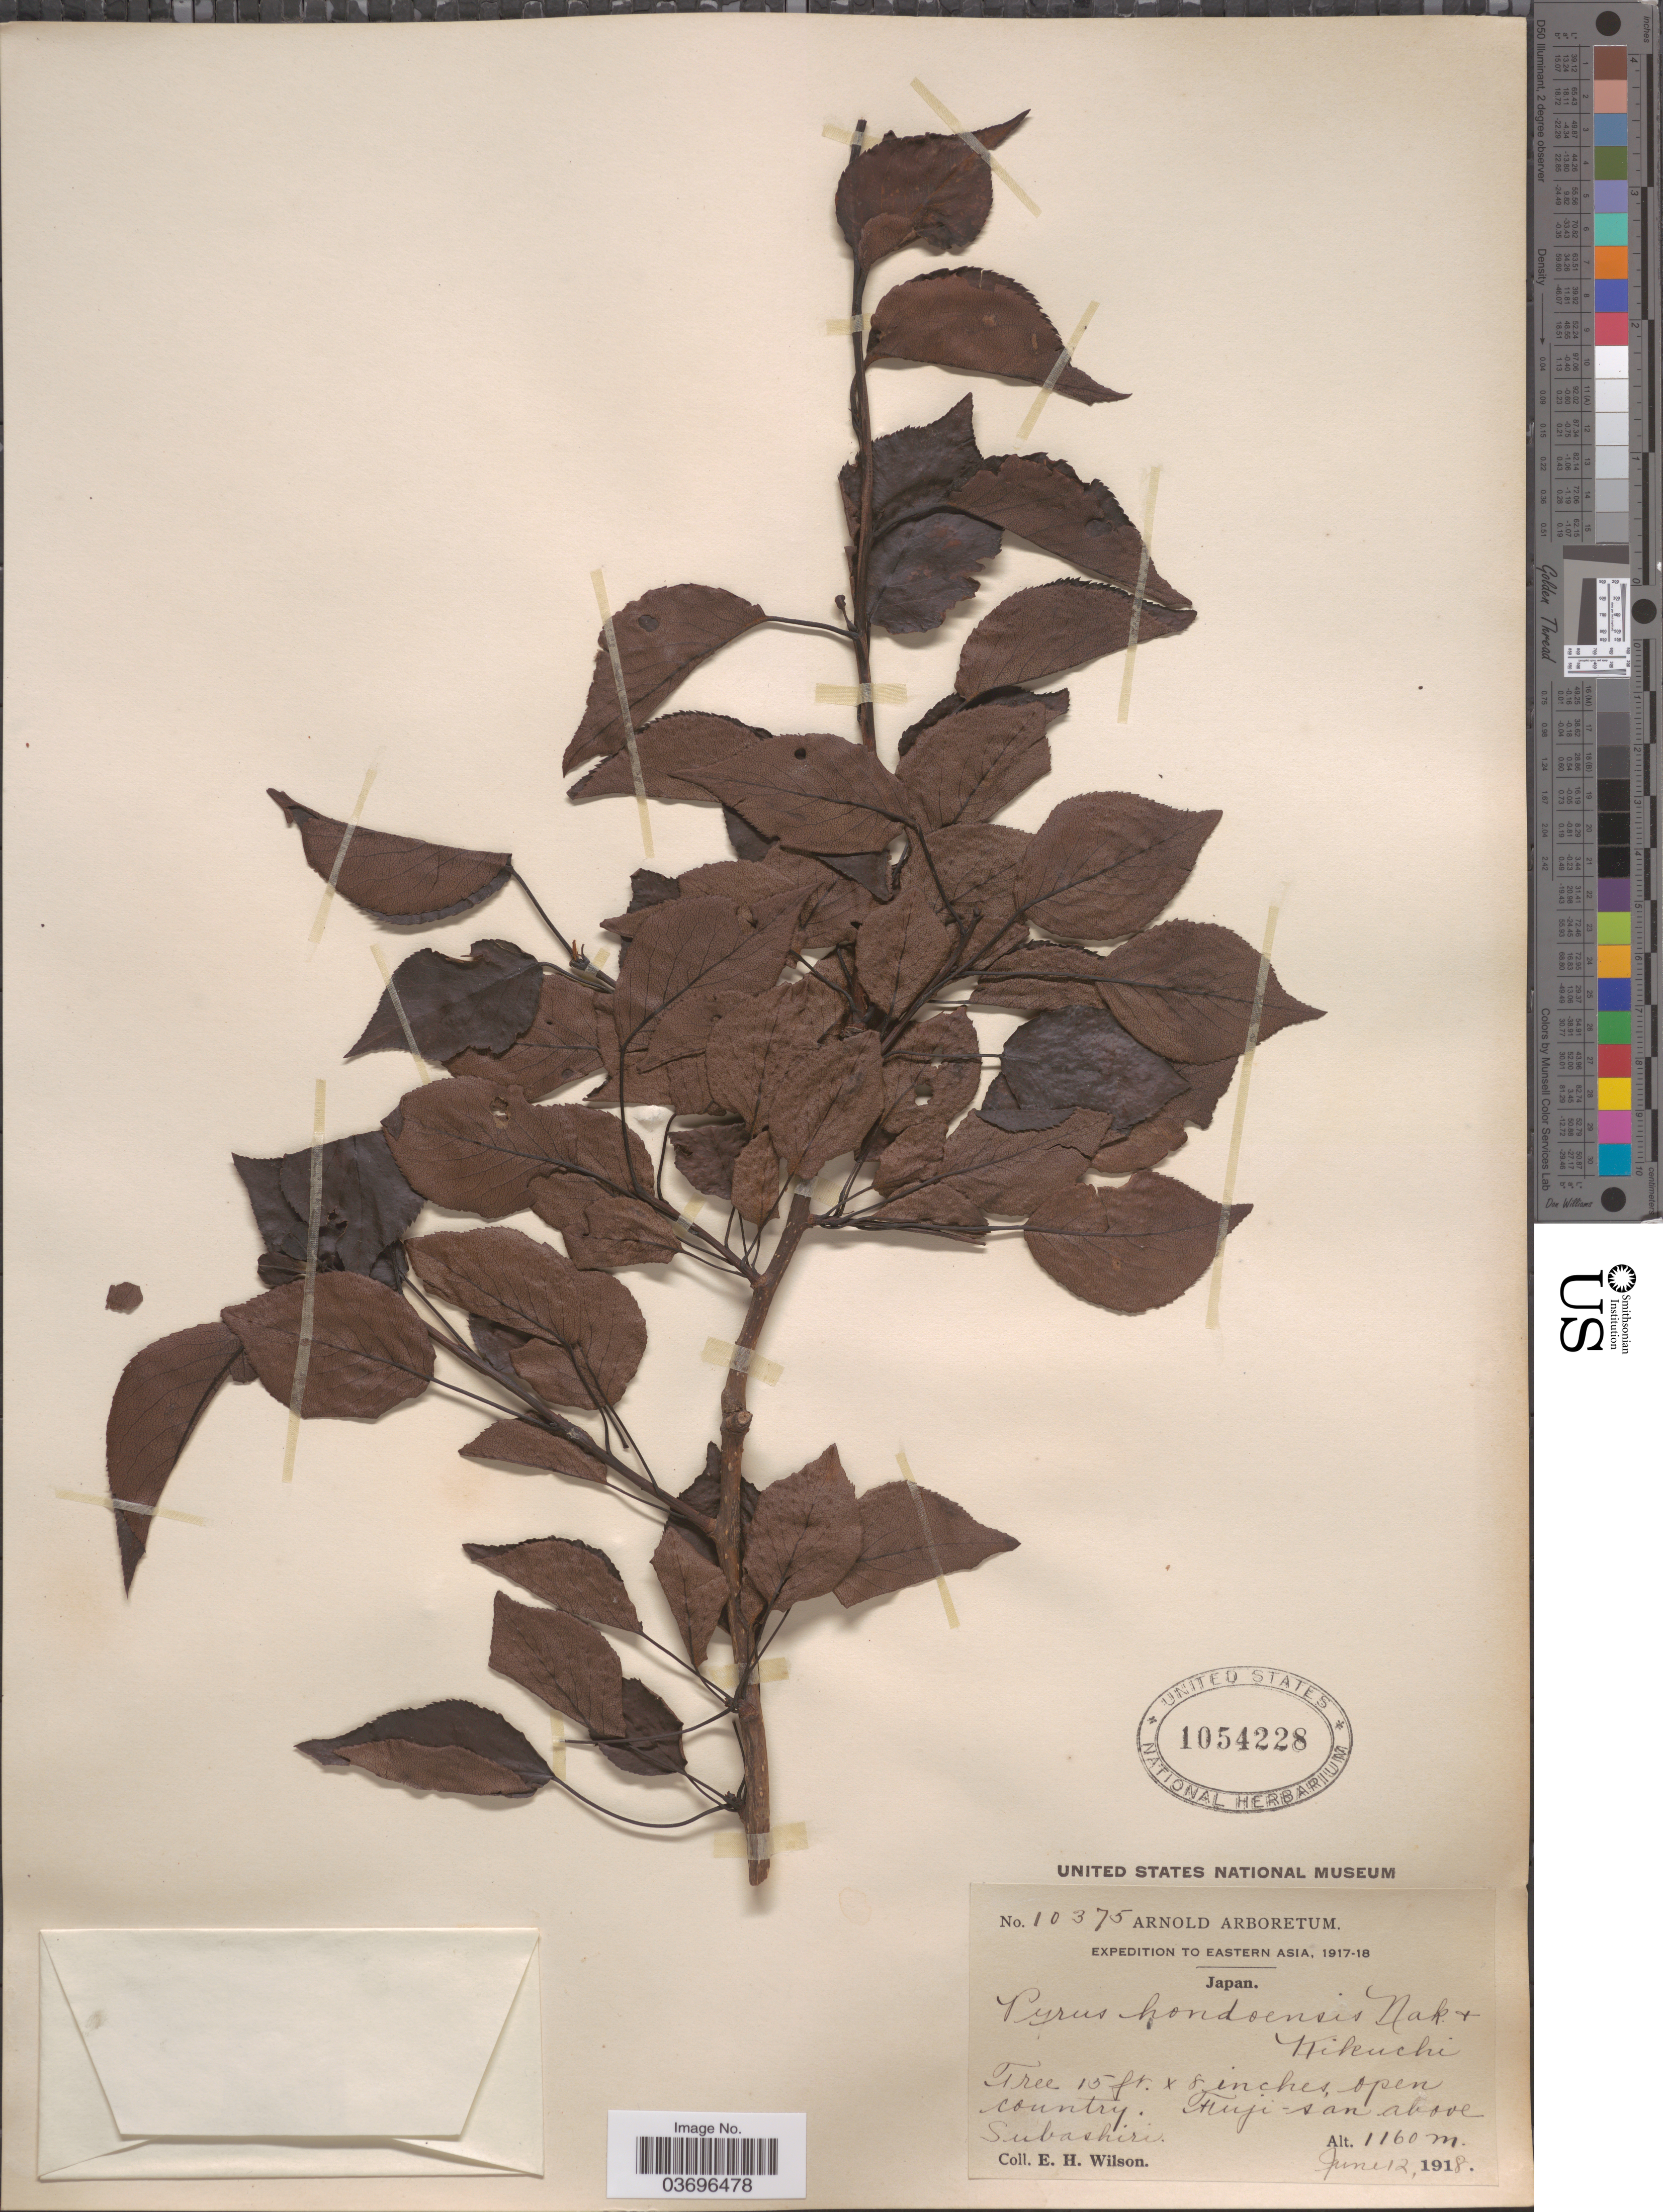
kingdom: Plantae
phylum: Tracheophyta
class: Magnoliopsida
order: Rosales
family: Rosaceae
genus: Pyrus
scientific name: Pyrus hondoensis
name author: Nakai & Kikuchi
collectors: E. Wilson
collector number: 10375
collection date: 1918-06-12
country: Japan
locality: Fuji-san above Subashiri.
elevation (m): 1160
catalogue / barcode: US 1054228